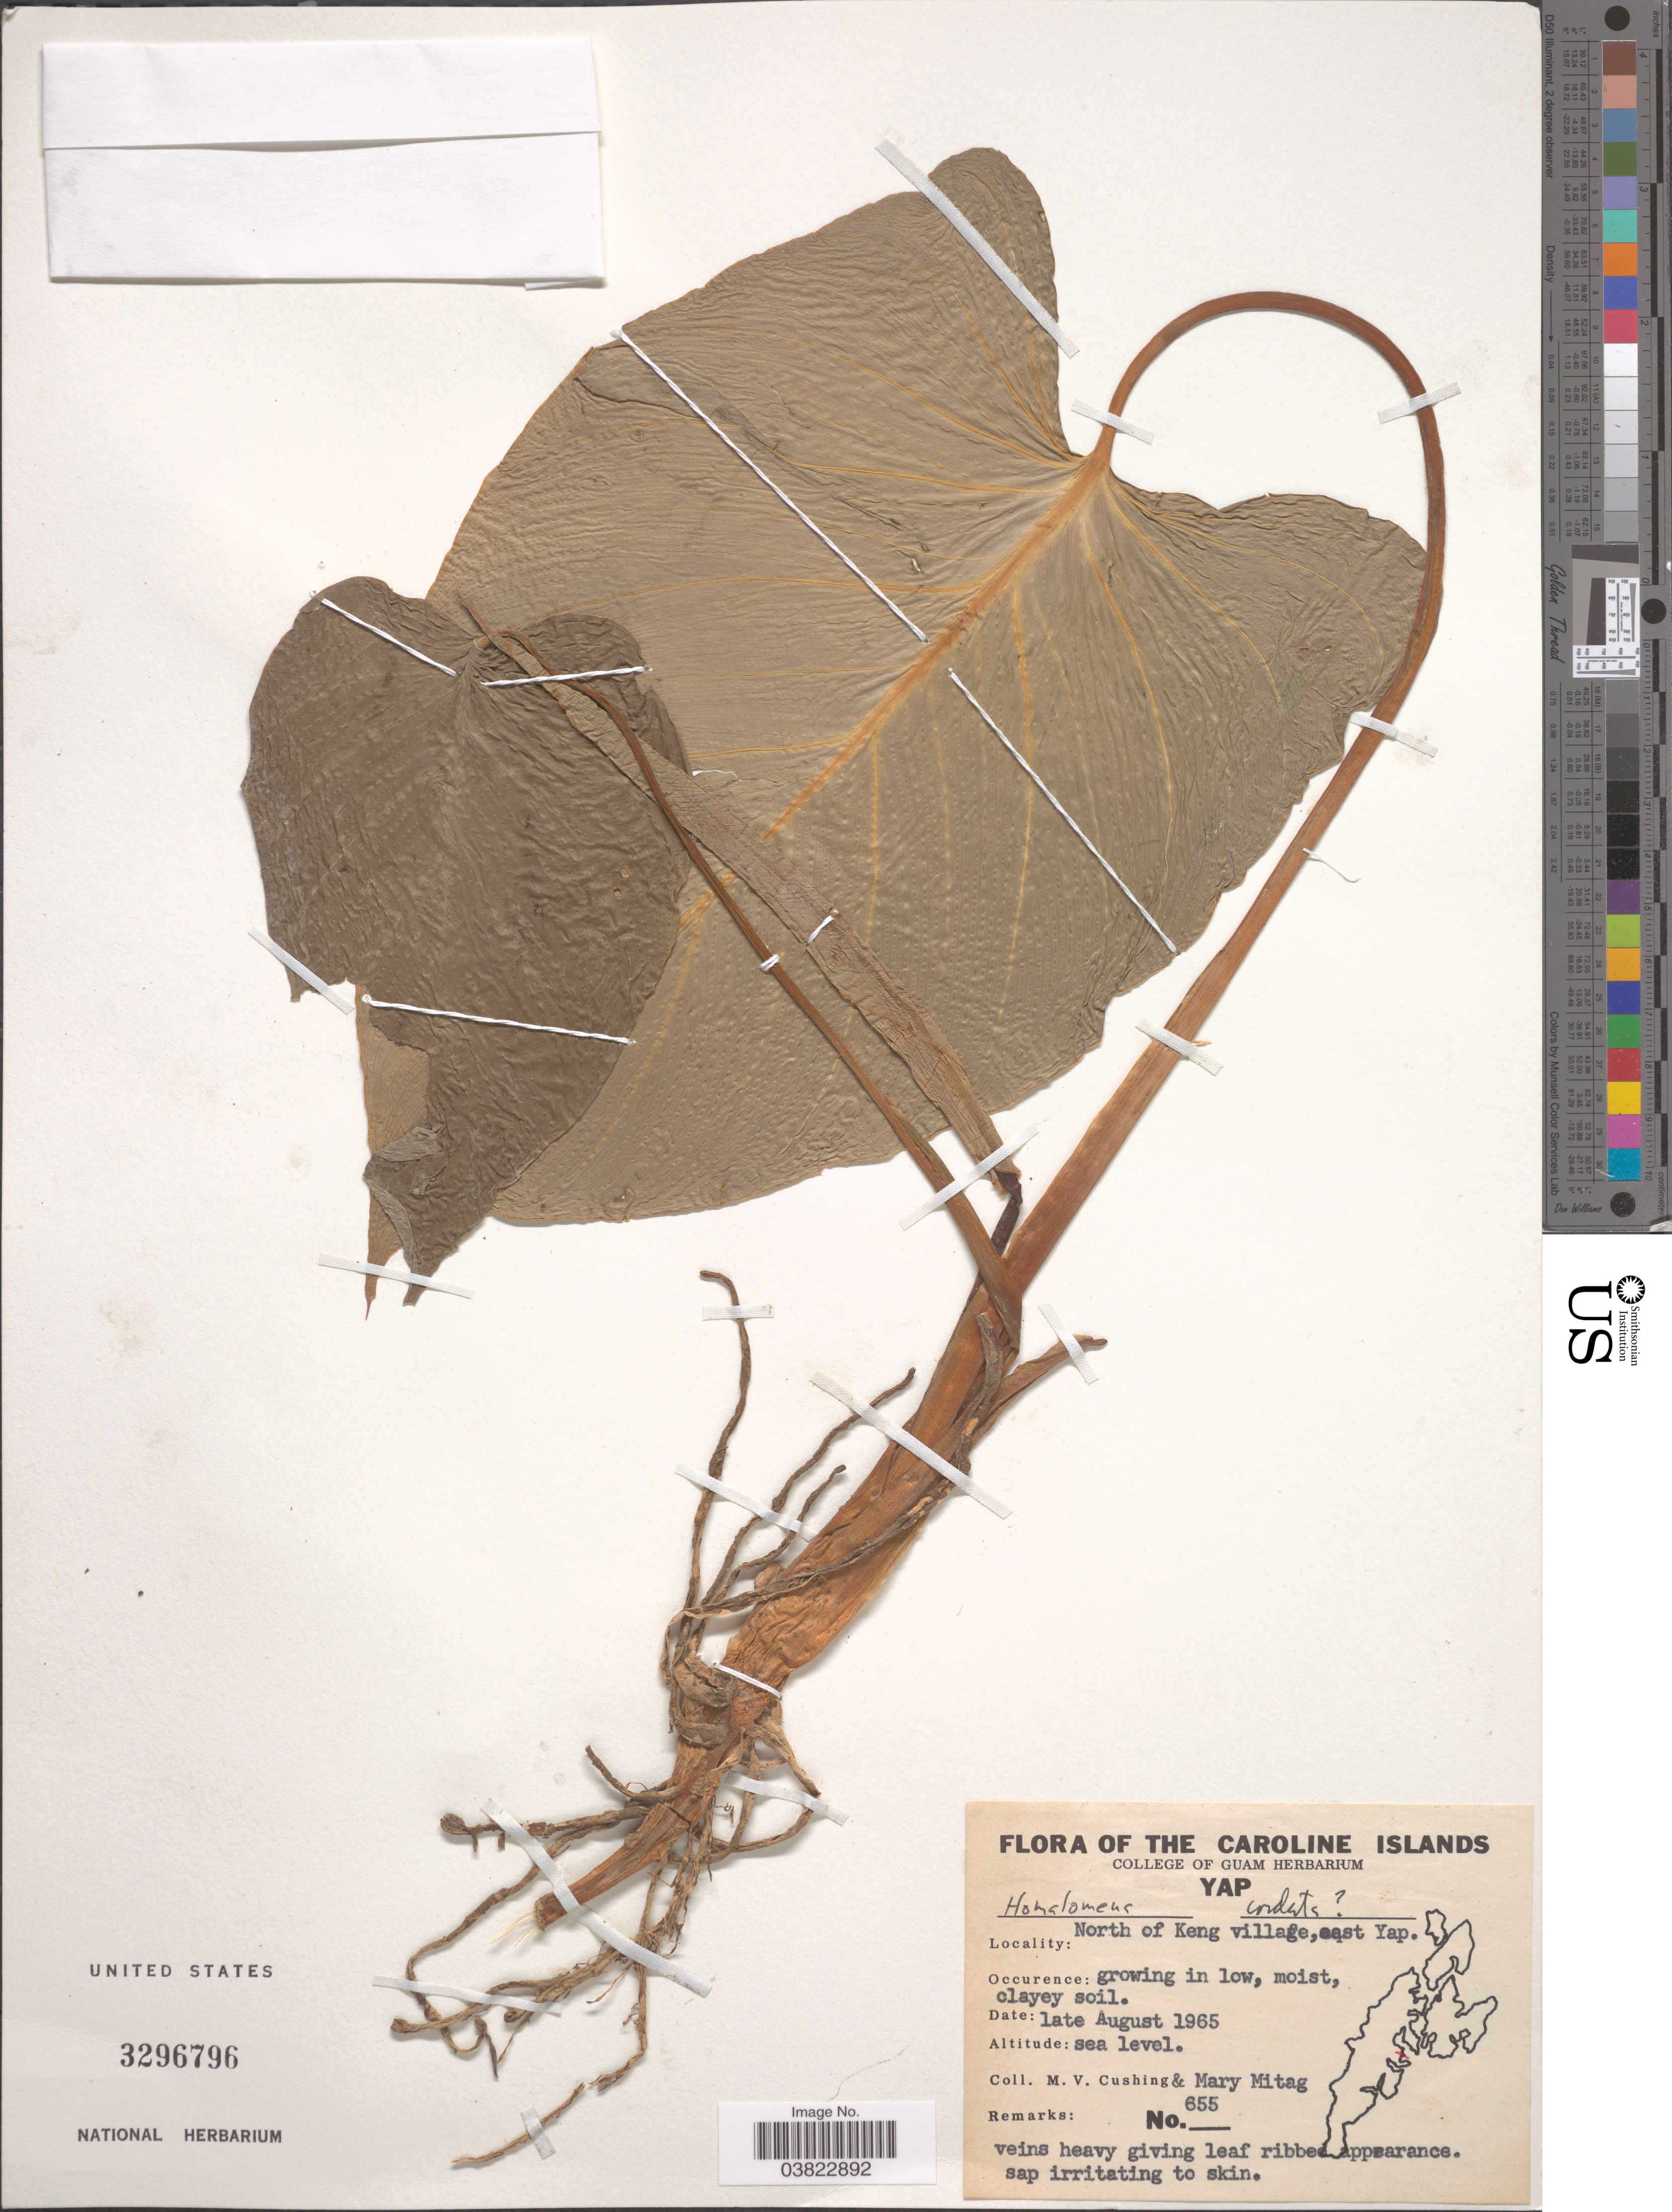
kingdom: Plantae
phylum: Tracheophyta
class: Liliopsida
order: Alismatales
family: Araceae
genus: Homalomena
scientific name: Homalomena cordata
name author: Schott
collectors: M. V. Cushing & M. Mitag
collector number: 655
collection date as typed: late August 1965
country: Micronesia, Federated States of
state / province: Yap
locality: Caroline Islands. North of Keng village, east Yap.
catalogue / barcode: US 3296796